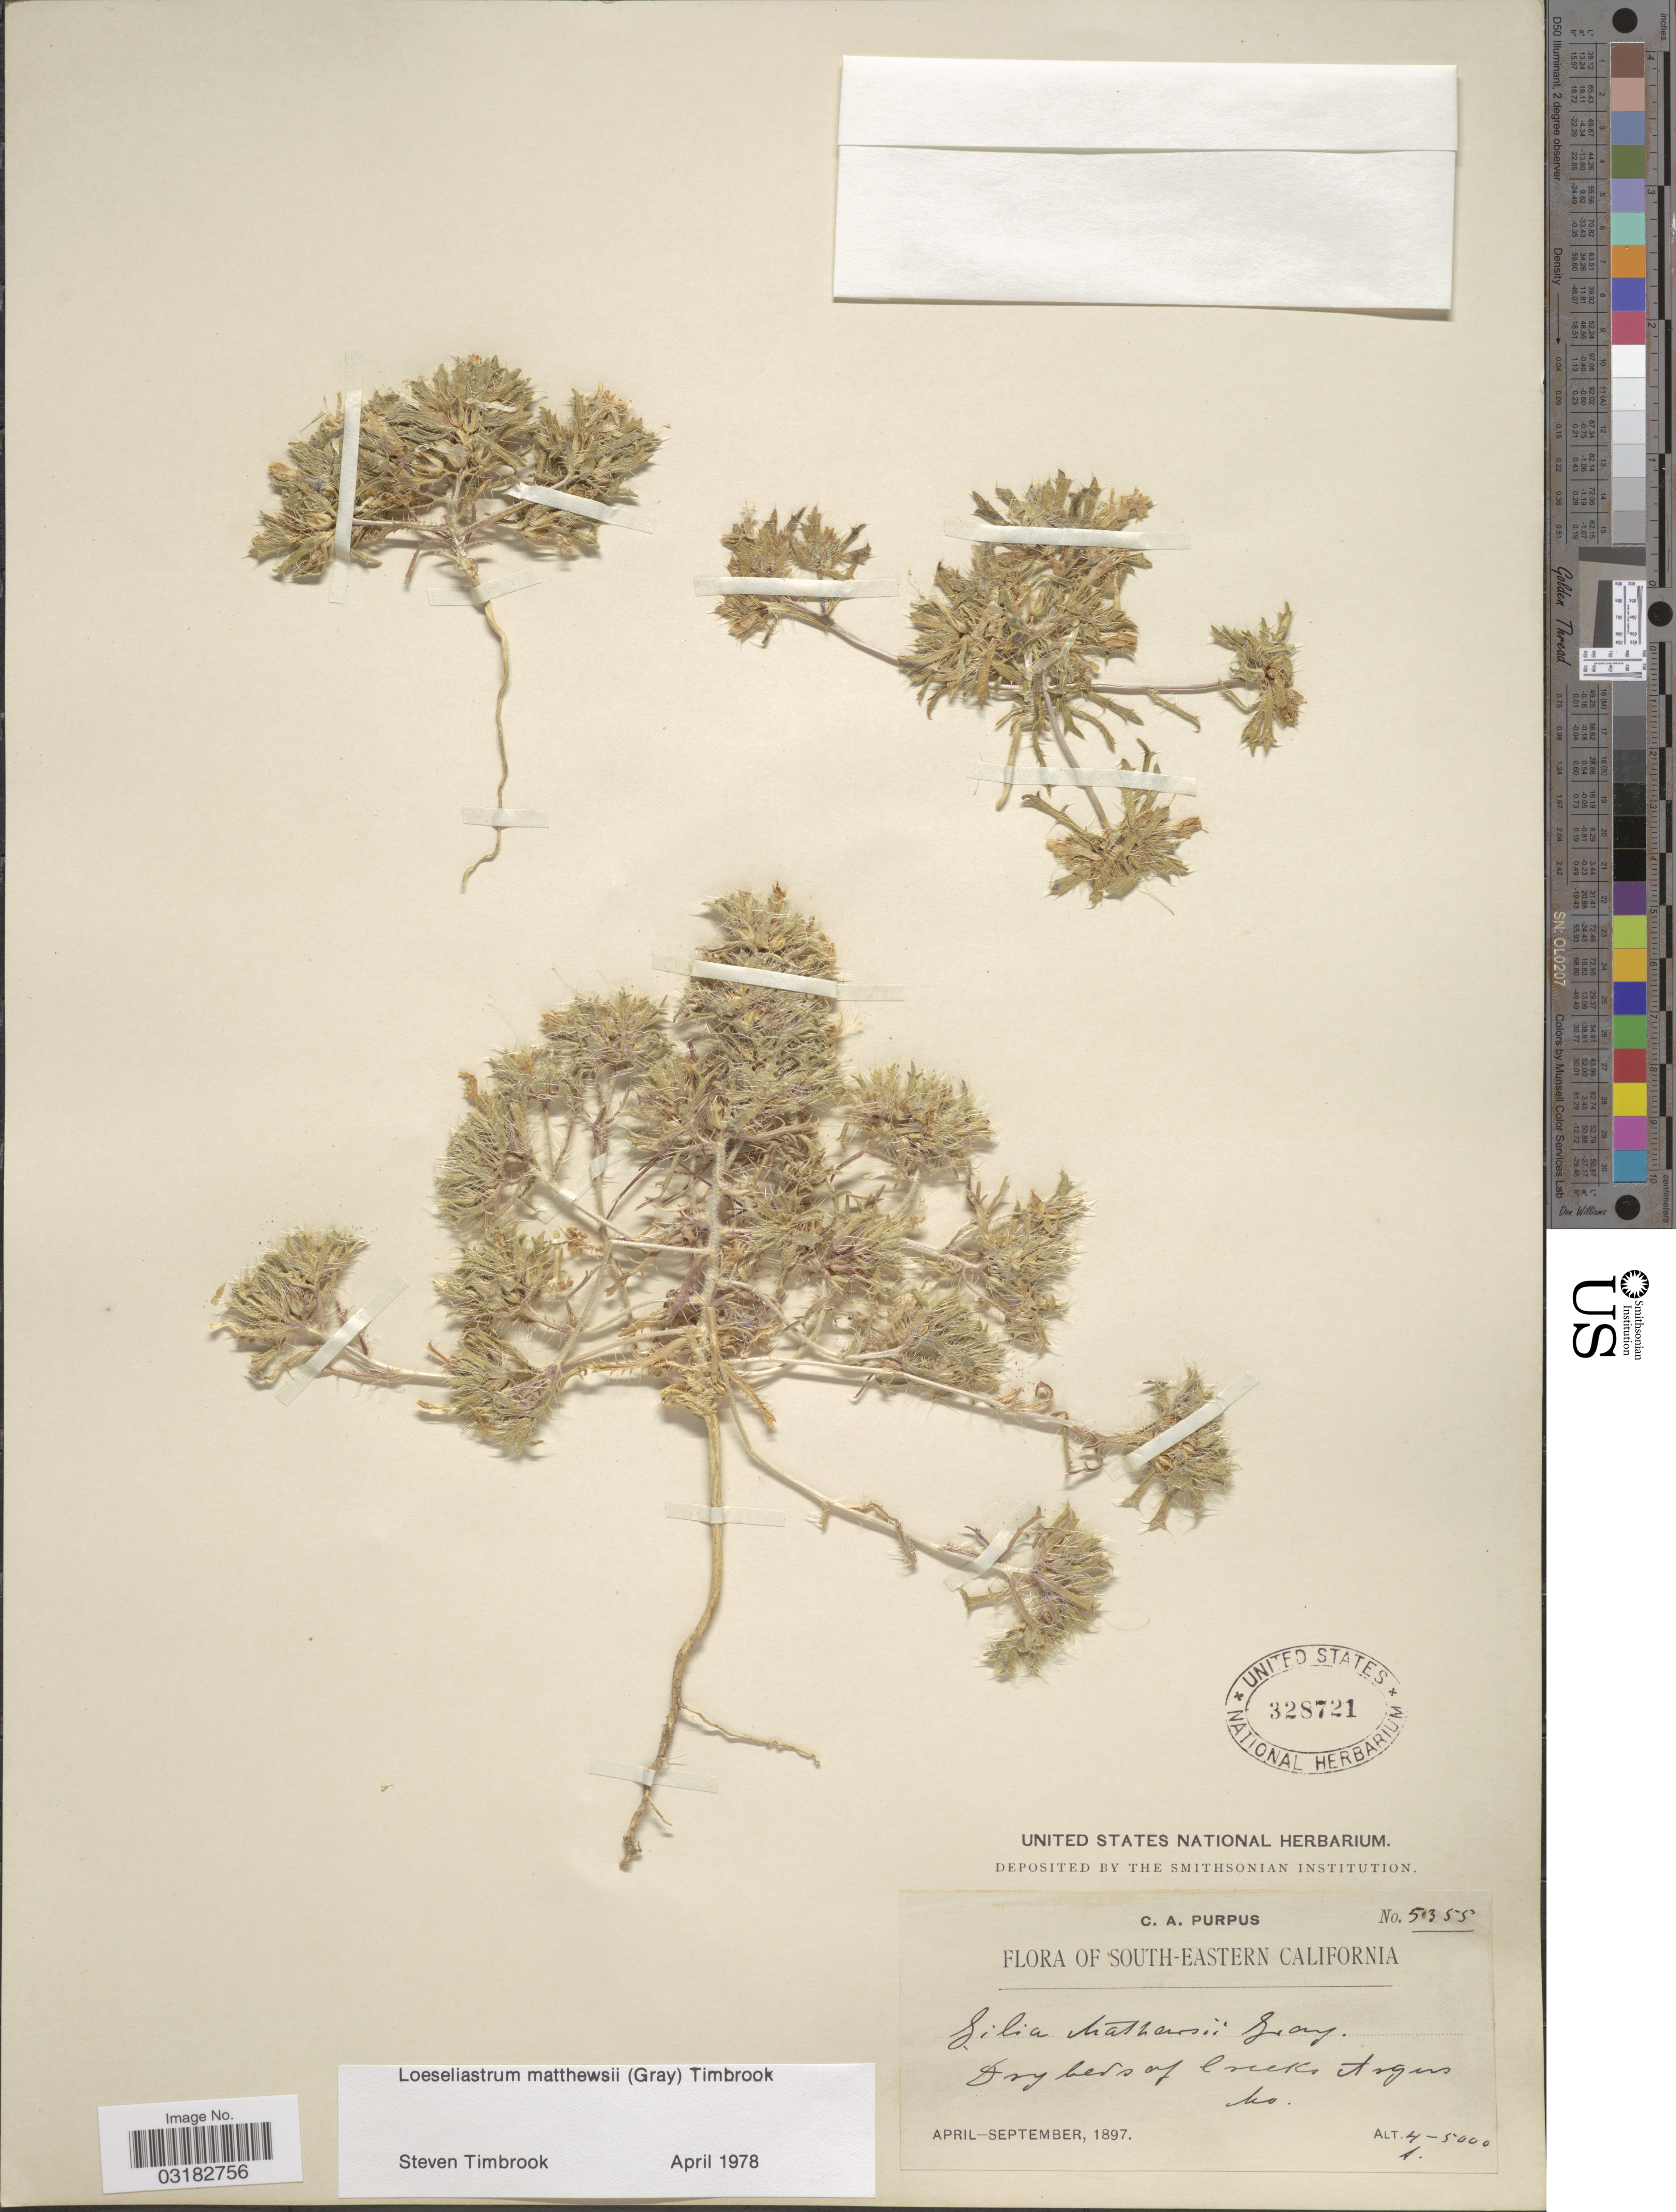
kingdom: Plantae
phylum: Tracheophyta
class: Magnoliopsida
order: Ericales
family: Polemoniaceae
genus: Loeseliastrum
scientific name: Loeseliastrum matthewsii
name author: (A. Gray) Timbrook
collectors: C. A. Purpus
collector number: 5355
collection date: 1897-04/1897-09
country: United States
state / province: California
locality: South-Eastern California. Dry beds of Creek Asgers Co.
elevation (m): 1219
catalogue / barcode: US 328721